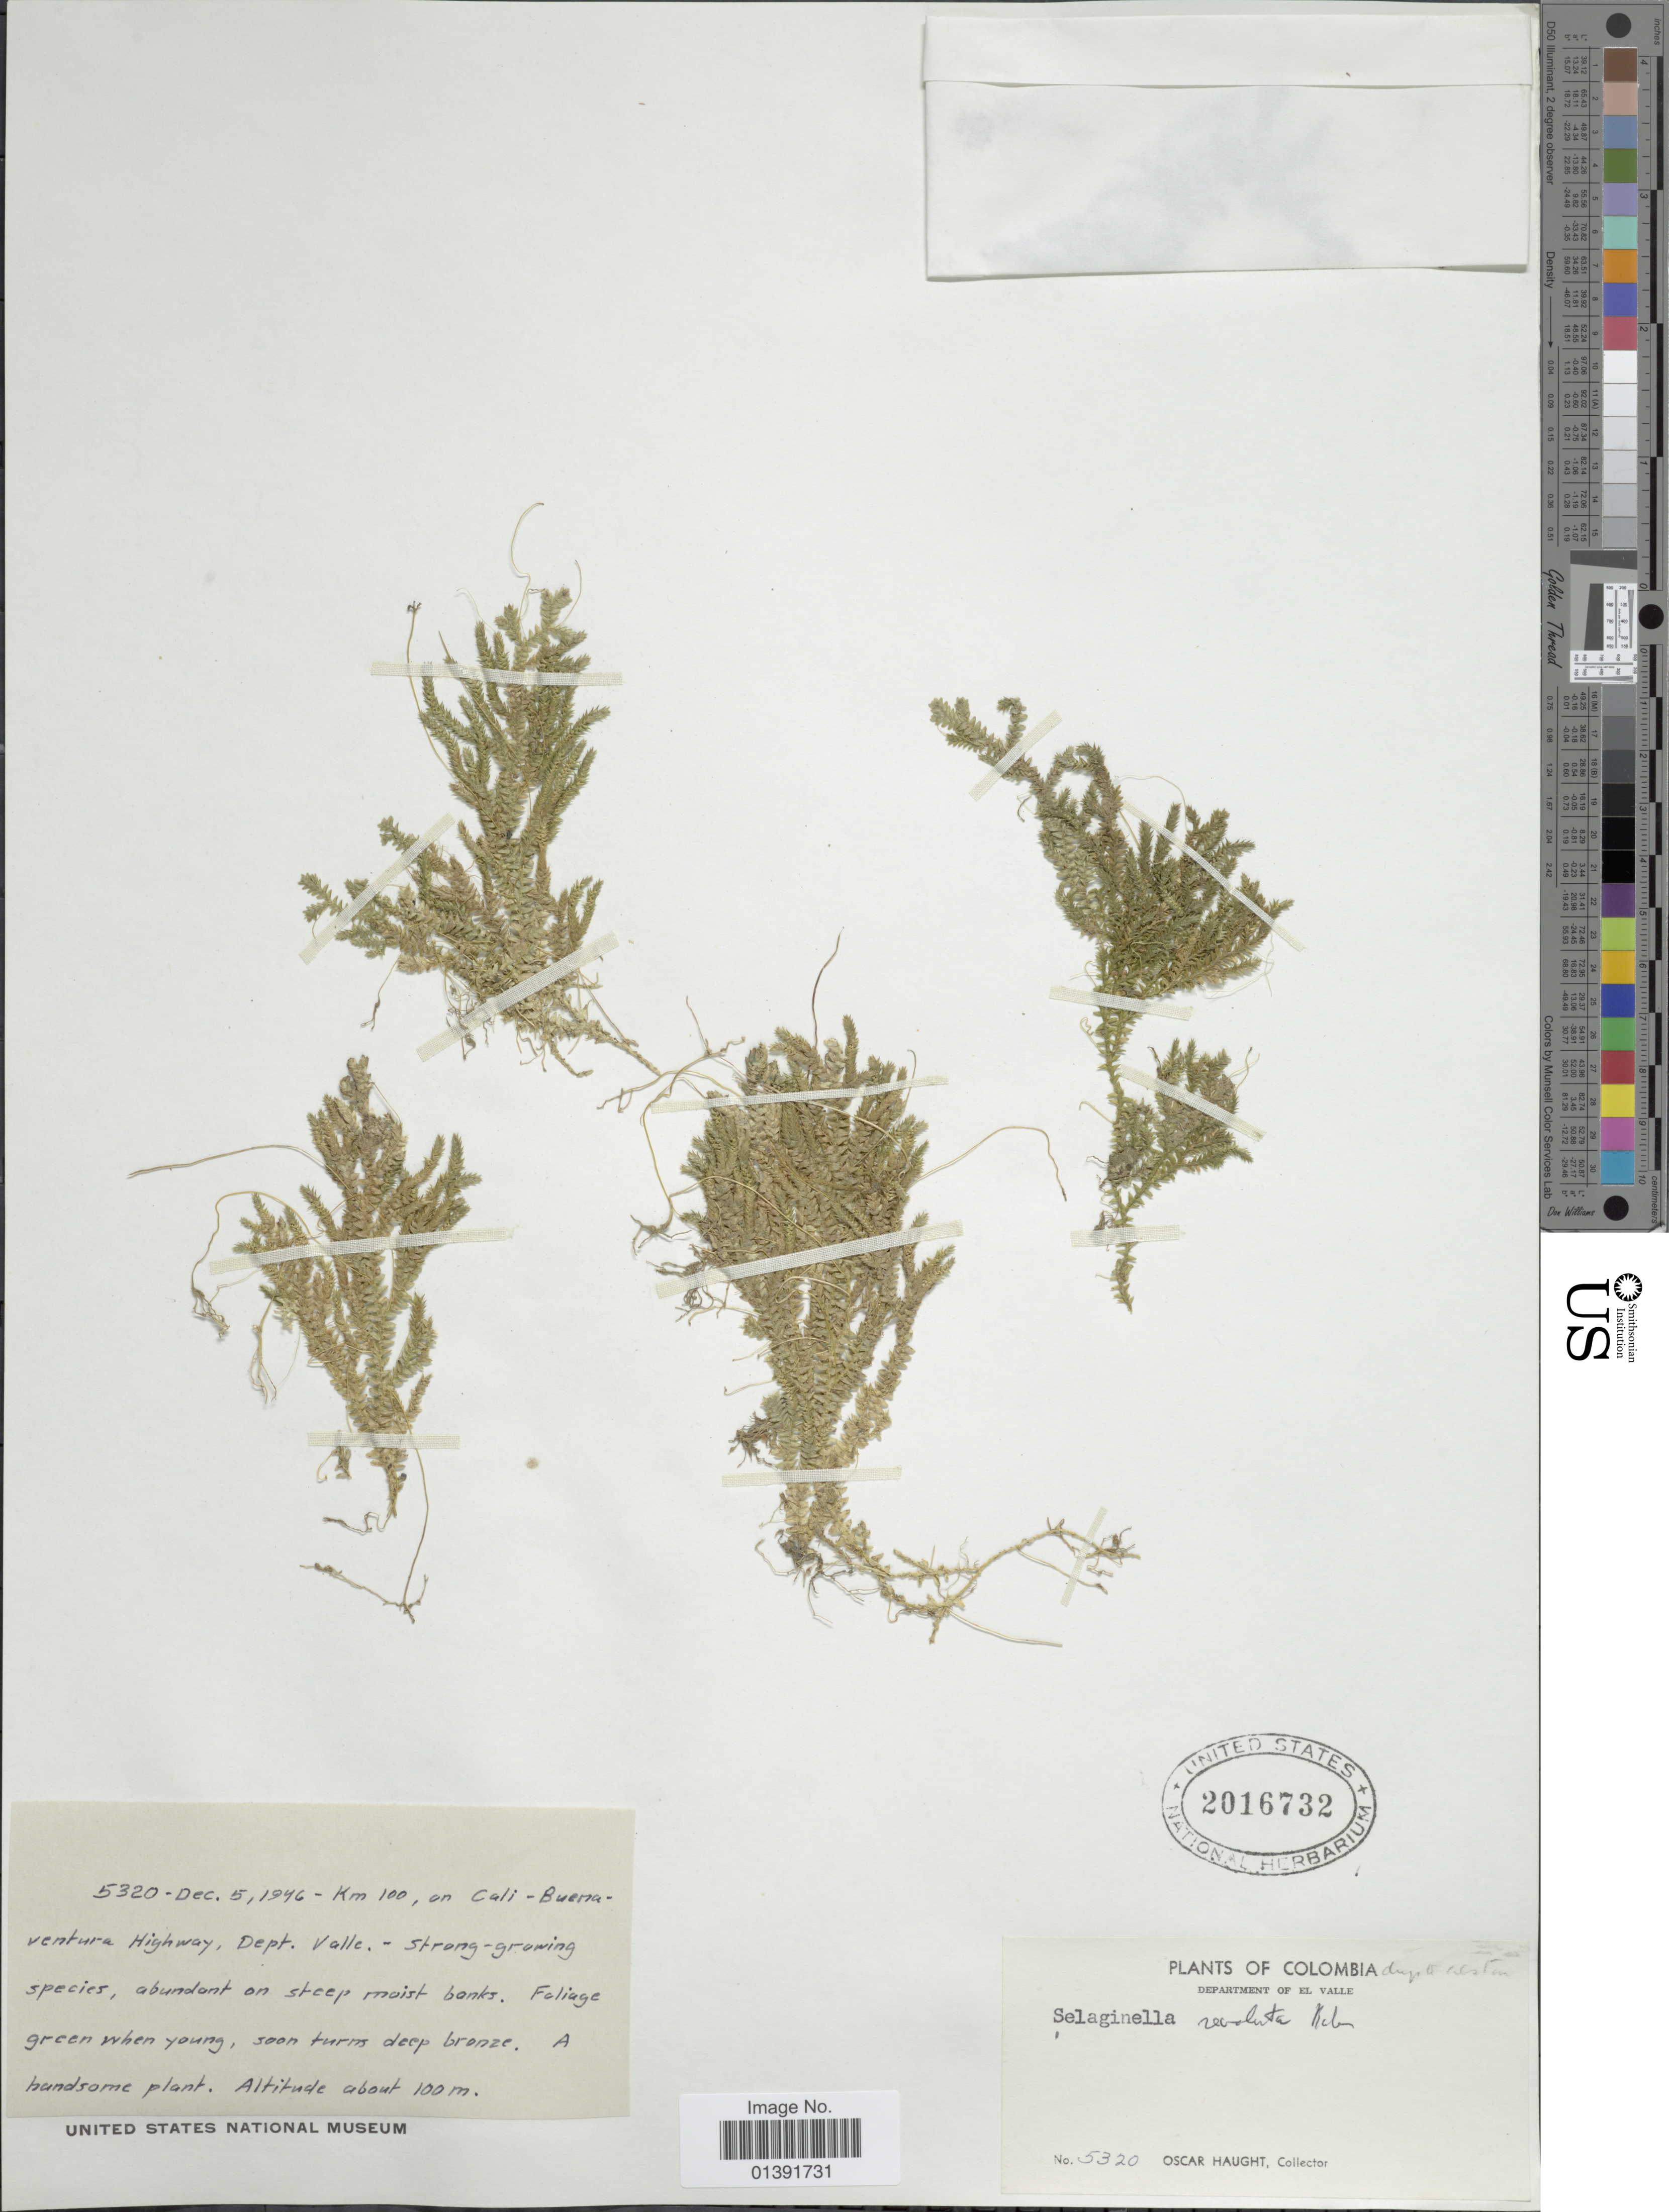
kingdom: Plantae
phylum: Tracheophyta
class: Lycopodiopsida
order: Selaginellales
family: Selaginellaceae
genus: Selaginella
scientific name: Selaginella revoluta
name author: Baker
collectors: O. L. Haught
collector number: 5320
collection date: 1946-12-05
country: Colombia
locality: Km 100, on Cali-Buerra-venture Highway, Dept. Valle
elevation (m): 100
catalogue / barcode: US 2016732